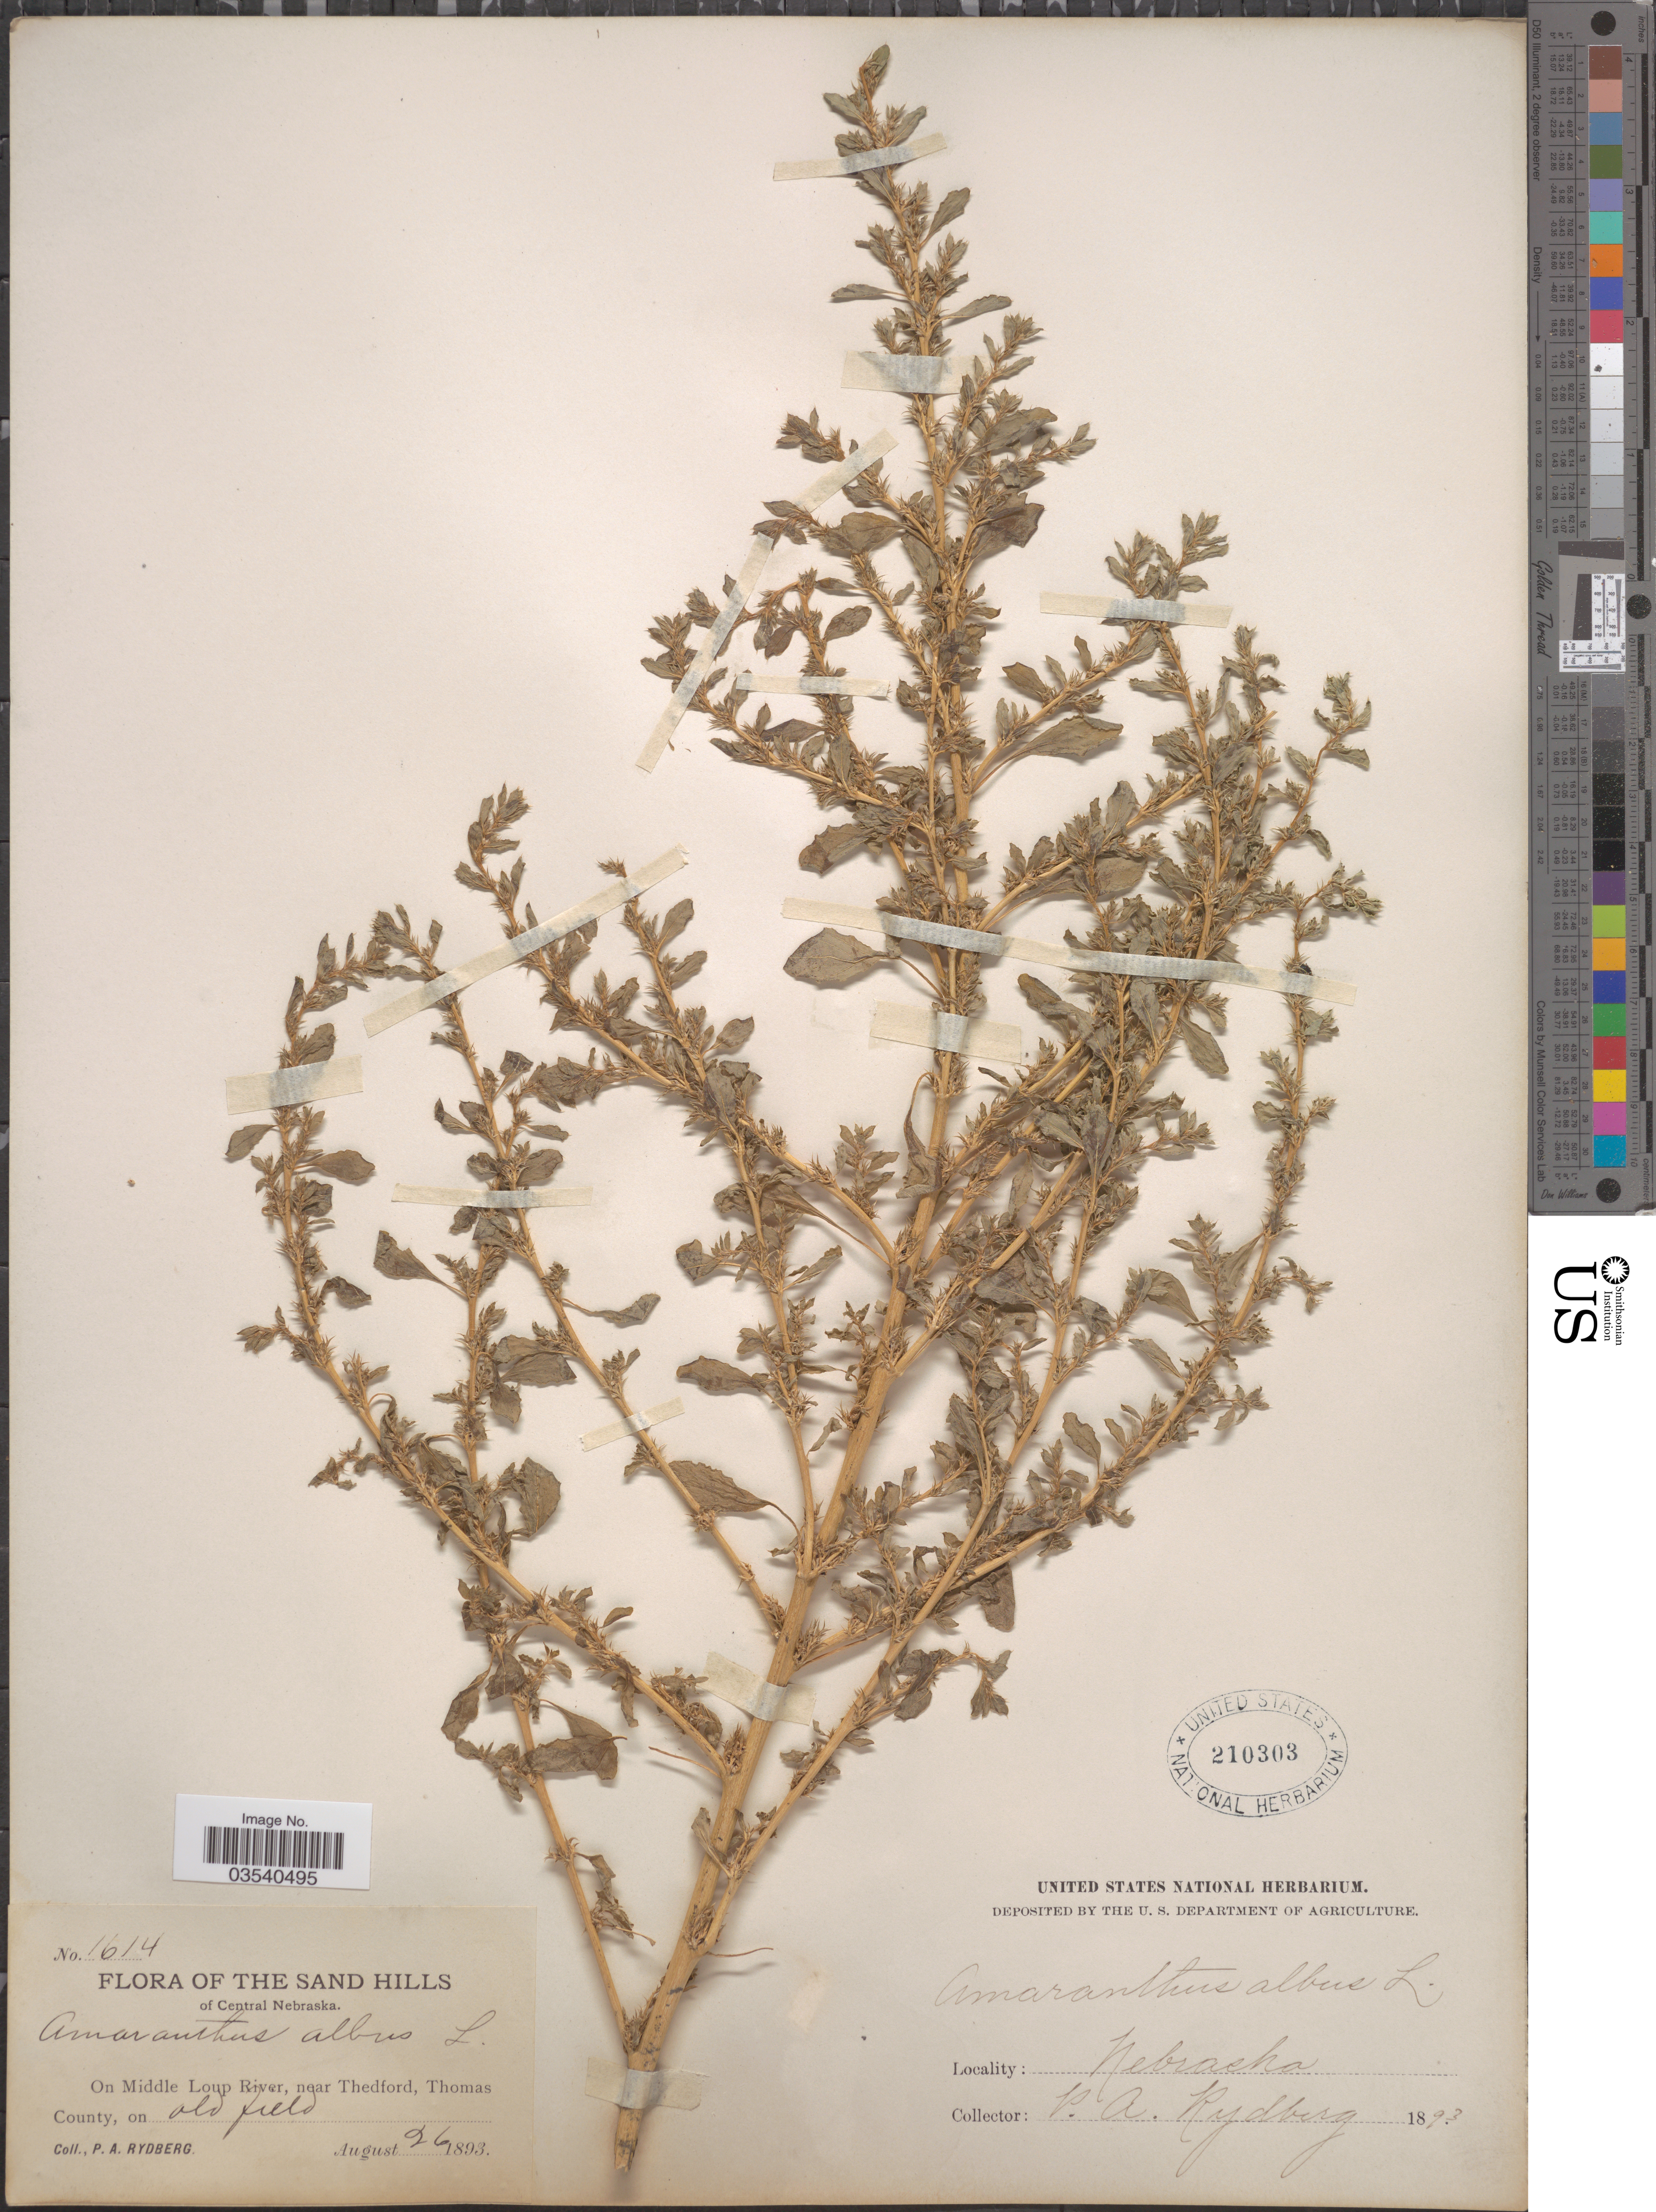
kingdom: Plantae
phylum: Tracheophyta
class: Magnoliopsida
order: Caryophyllales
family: Amaranthaceae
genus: Amaranthus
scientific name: Amaranthus graecizans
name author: L.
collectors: P. A. Rydberg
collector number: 1614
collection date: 1893-08-26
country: United States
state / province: Nebraska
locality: The Sand Hills of Central Nebraska. On Middle Loup River, near Thedford, Thomas County, on old field.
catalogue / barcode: US 210303